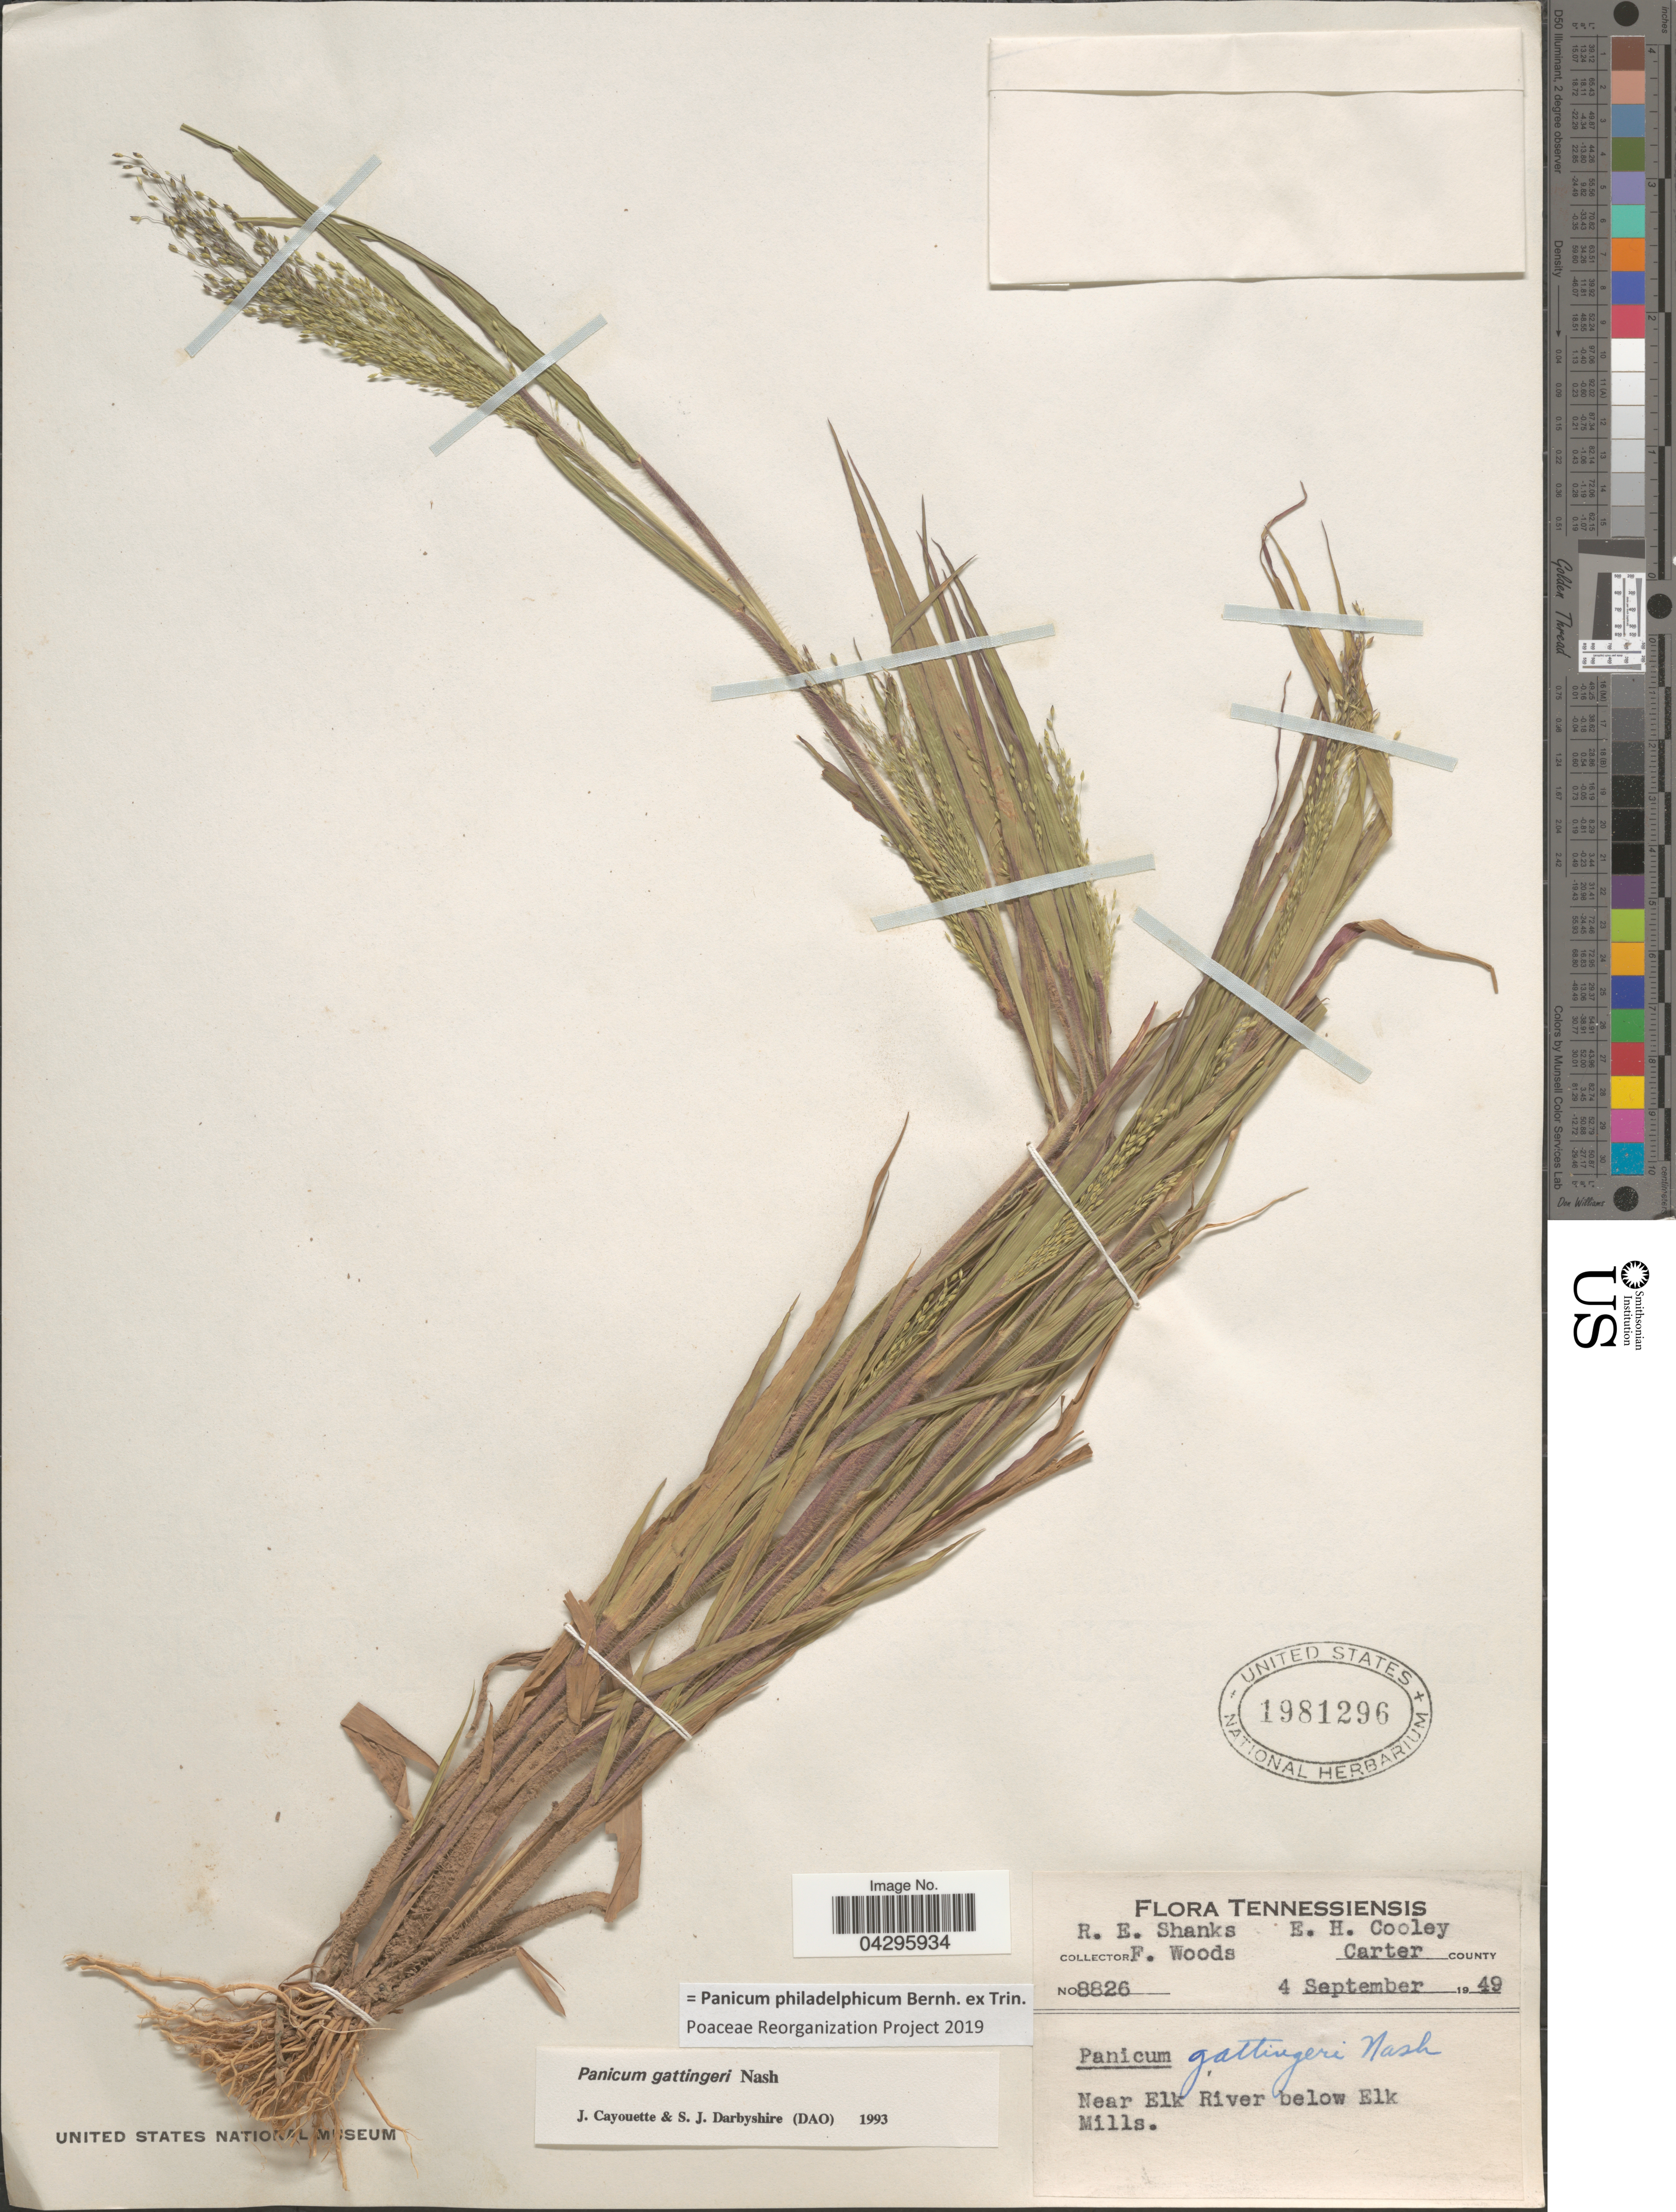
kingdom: Plantae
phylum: Tracheophyta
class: Liliopsida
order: Poales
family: Poaceae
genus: Panicum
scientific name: Panicum philadelphicum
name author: Bernh. ex Trin.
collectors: R. Shanks, E. H. Cooley & F. Woods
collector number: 8826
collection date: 1949-09-04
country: United States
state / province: Tennessee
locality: Carter County. Near Elk River below Elk Mills.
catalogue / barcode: US 1981296